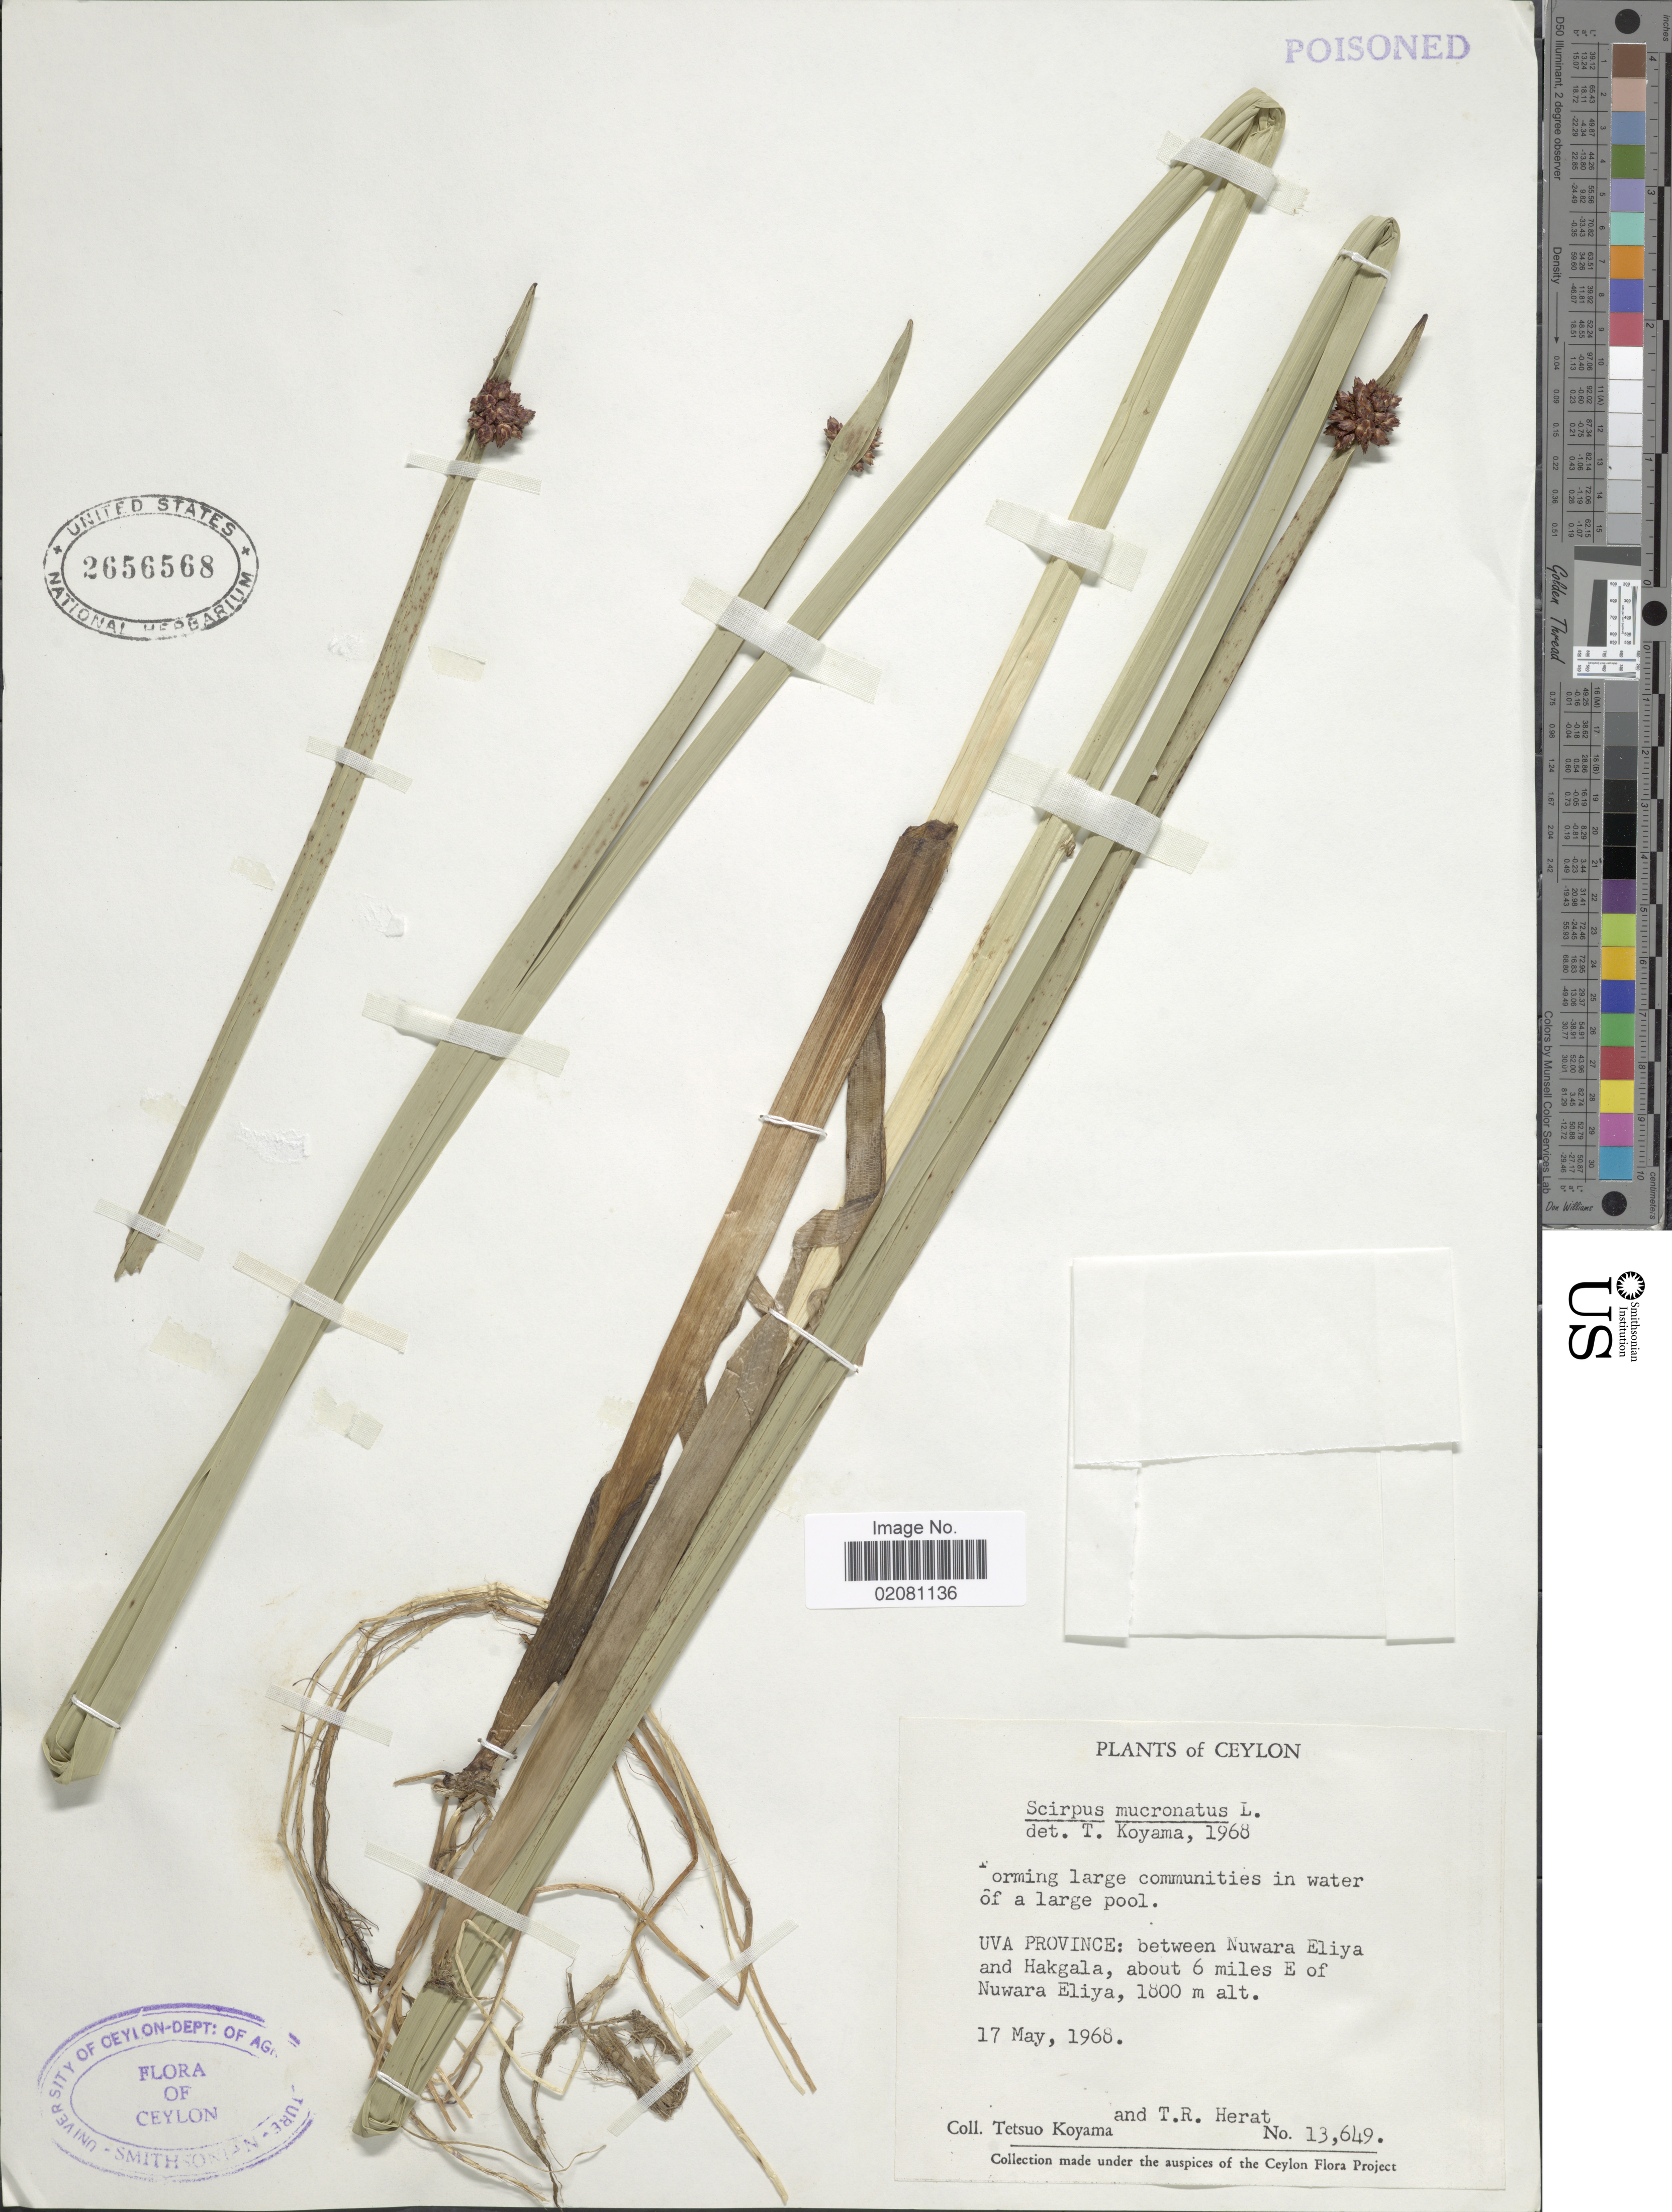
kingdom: Plantae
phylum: Tracheophyta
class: Liliopsida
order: Poales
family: Cyperaceae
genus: Schoenoplectus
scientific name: Schoenoplectus mucronatus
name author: (L.) Palla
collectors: T. Koyama & T. R. Herat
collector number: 13649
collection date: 1968-05-17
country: Sri Lanka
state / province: Uva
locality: Ceylon, Uva Province: Between Nuwara Eliya and Hakgala, about 6 miles E of Nuwara Eliya.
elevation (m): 1800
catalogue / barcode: US 2656568